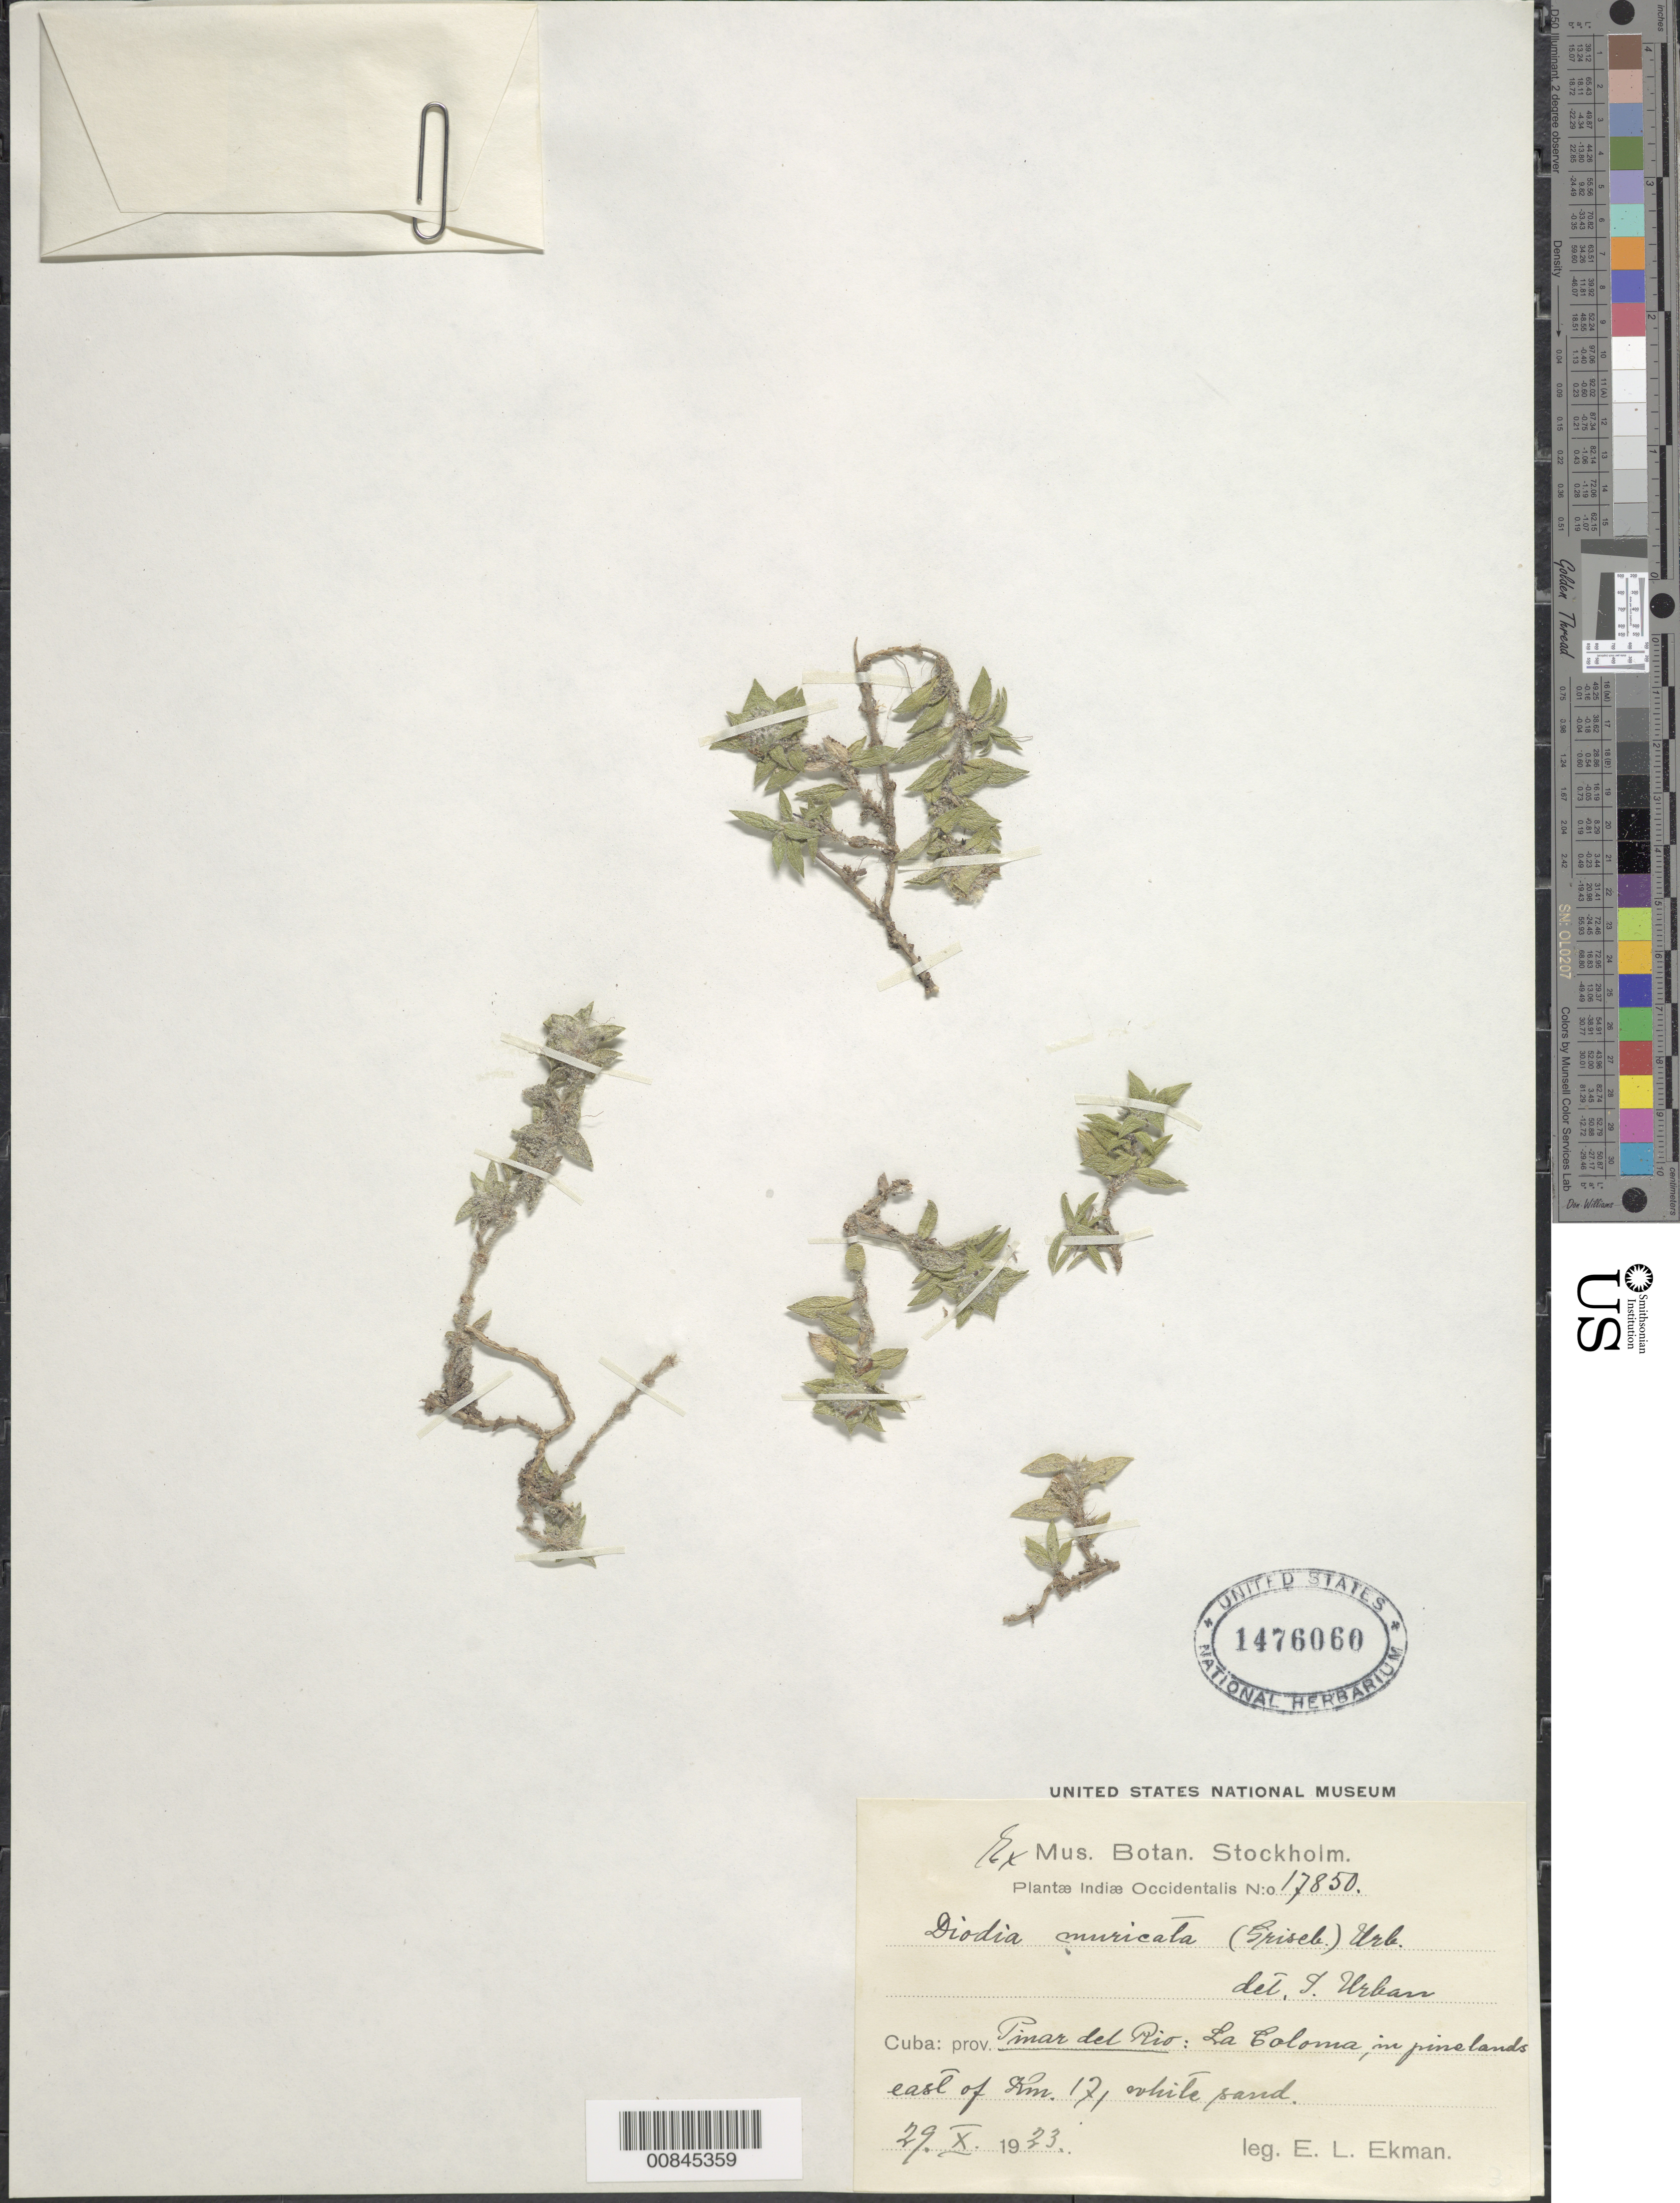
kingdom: Plantae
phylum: Tracheophyta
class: Magnoliopsida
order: Gentianales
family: Rubiaceae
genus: Richardia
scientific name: Richardia muricata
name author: (Griseb.) B.L. Rob.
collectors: E. L. Ekman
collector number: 17850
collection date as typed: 29 Oct 1923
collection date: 1923-10-29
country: Cuba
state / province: Pinar del Río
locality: La Coloma, east of Km 17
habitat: Pinelands, in white sand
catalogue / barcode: US 1476060